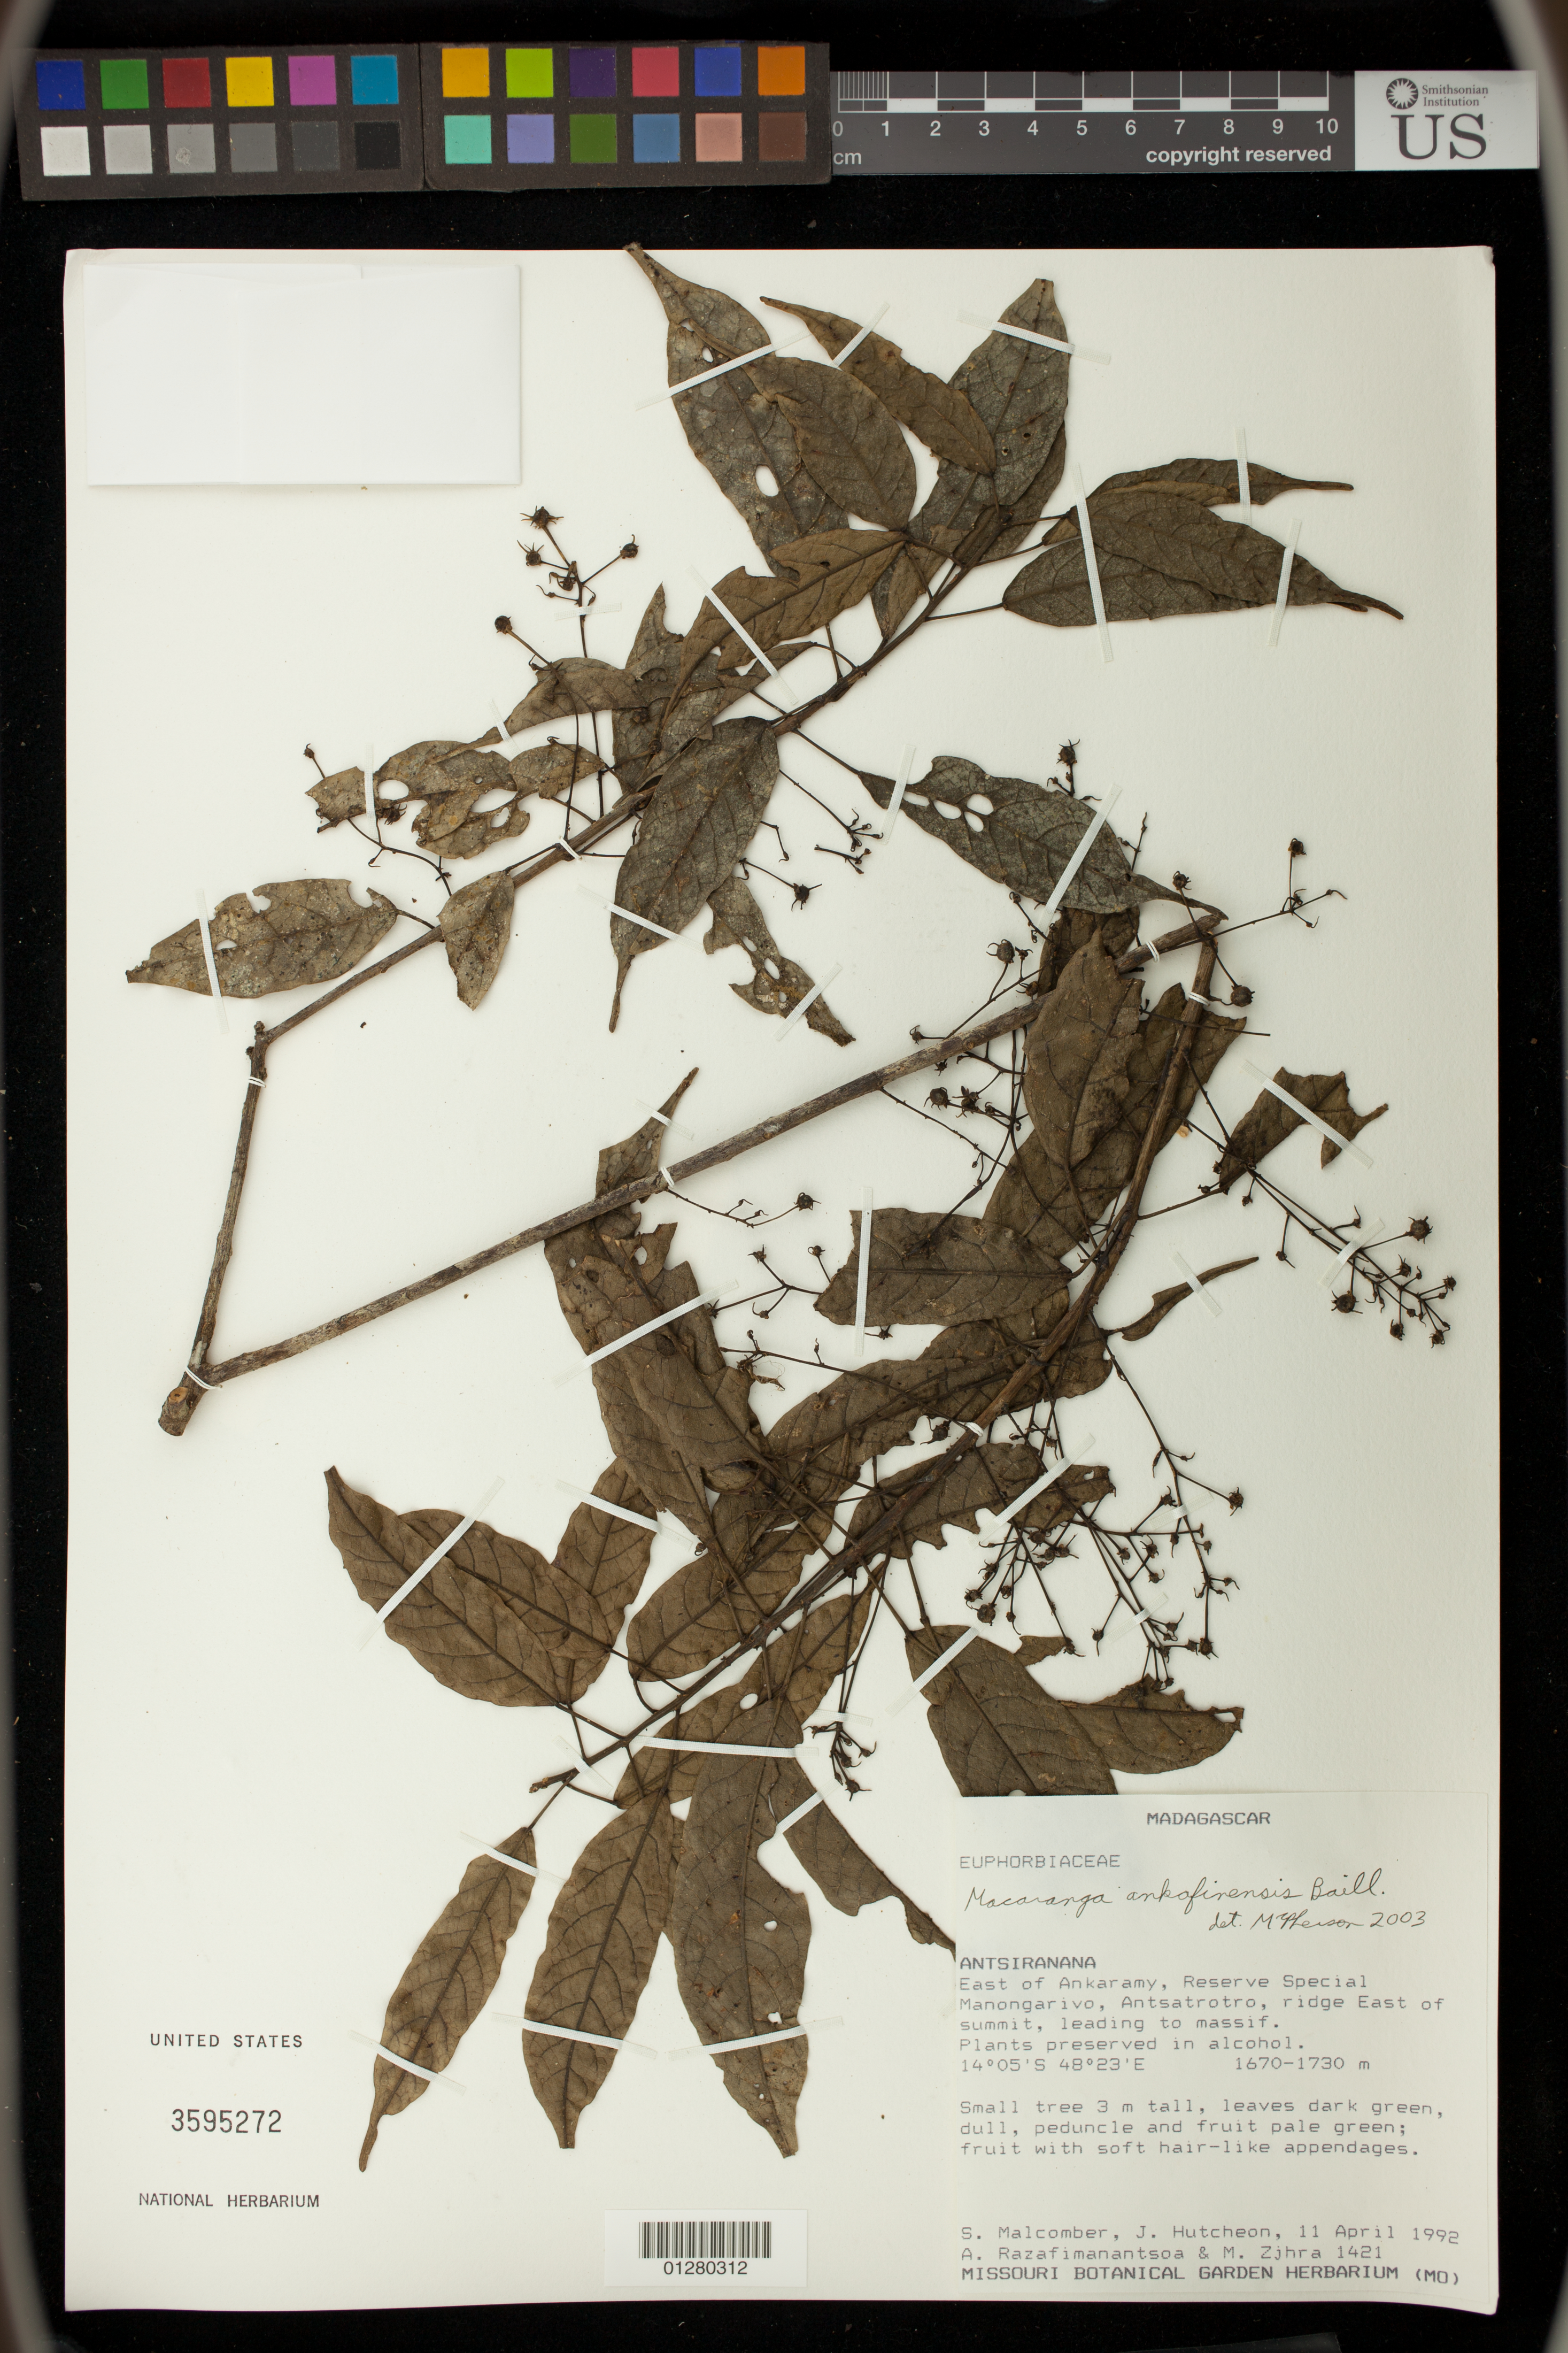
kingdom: Plantae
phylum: Tracheophyta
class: Magnoliopsida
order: Malpighiales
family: Euphorbiaceae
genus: Macaranga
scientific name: Macaranga ankafinensis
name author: Baill.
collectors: S. T. Malcomber, J. Hutcheon, A. Razafimanantsoa & M. Zjhra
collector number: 1421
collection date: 1992-04-11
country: Madagascar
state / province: Diana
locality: East of Ankaramy, Reserve Special Monongarivo, Antsatrotro, ridge East of summit, leading to massif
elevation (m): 1670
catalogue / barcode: US 3595272